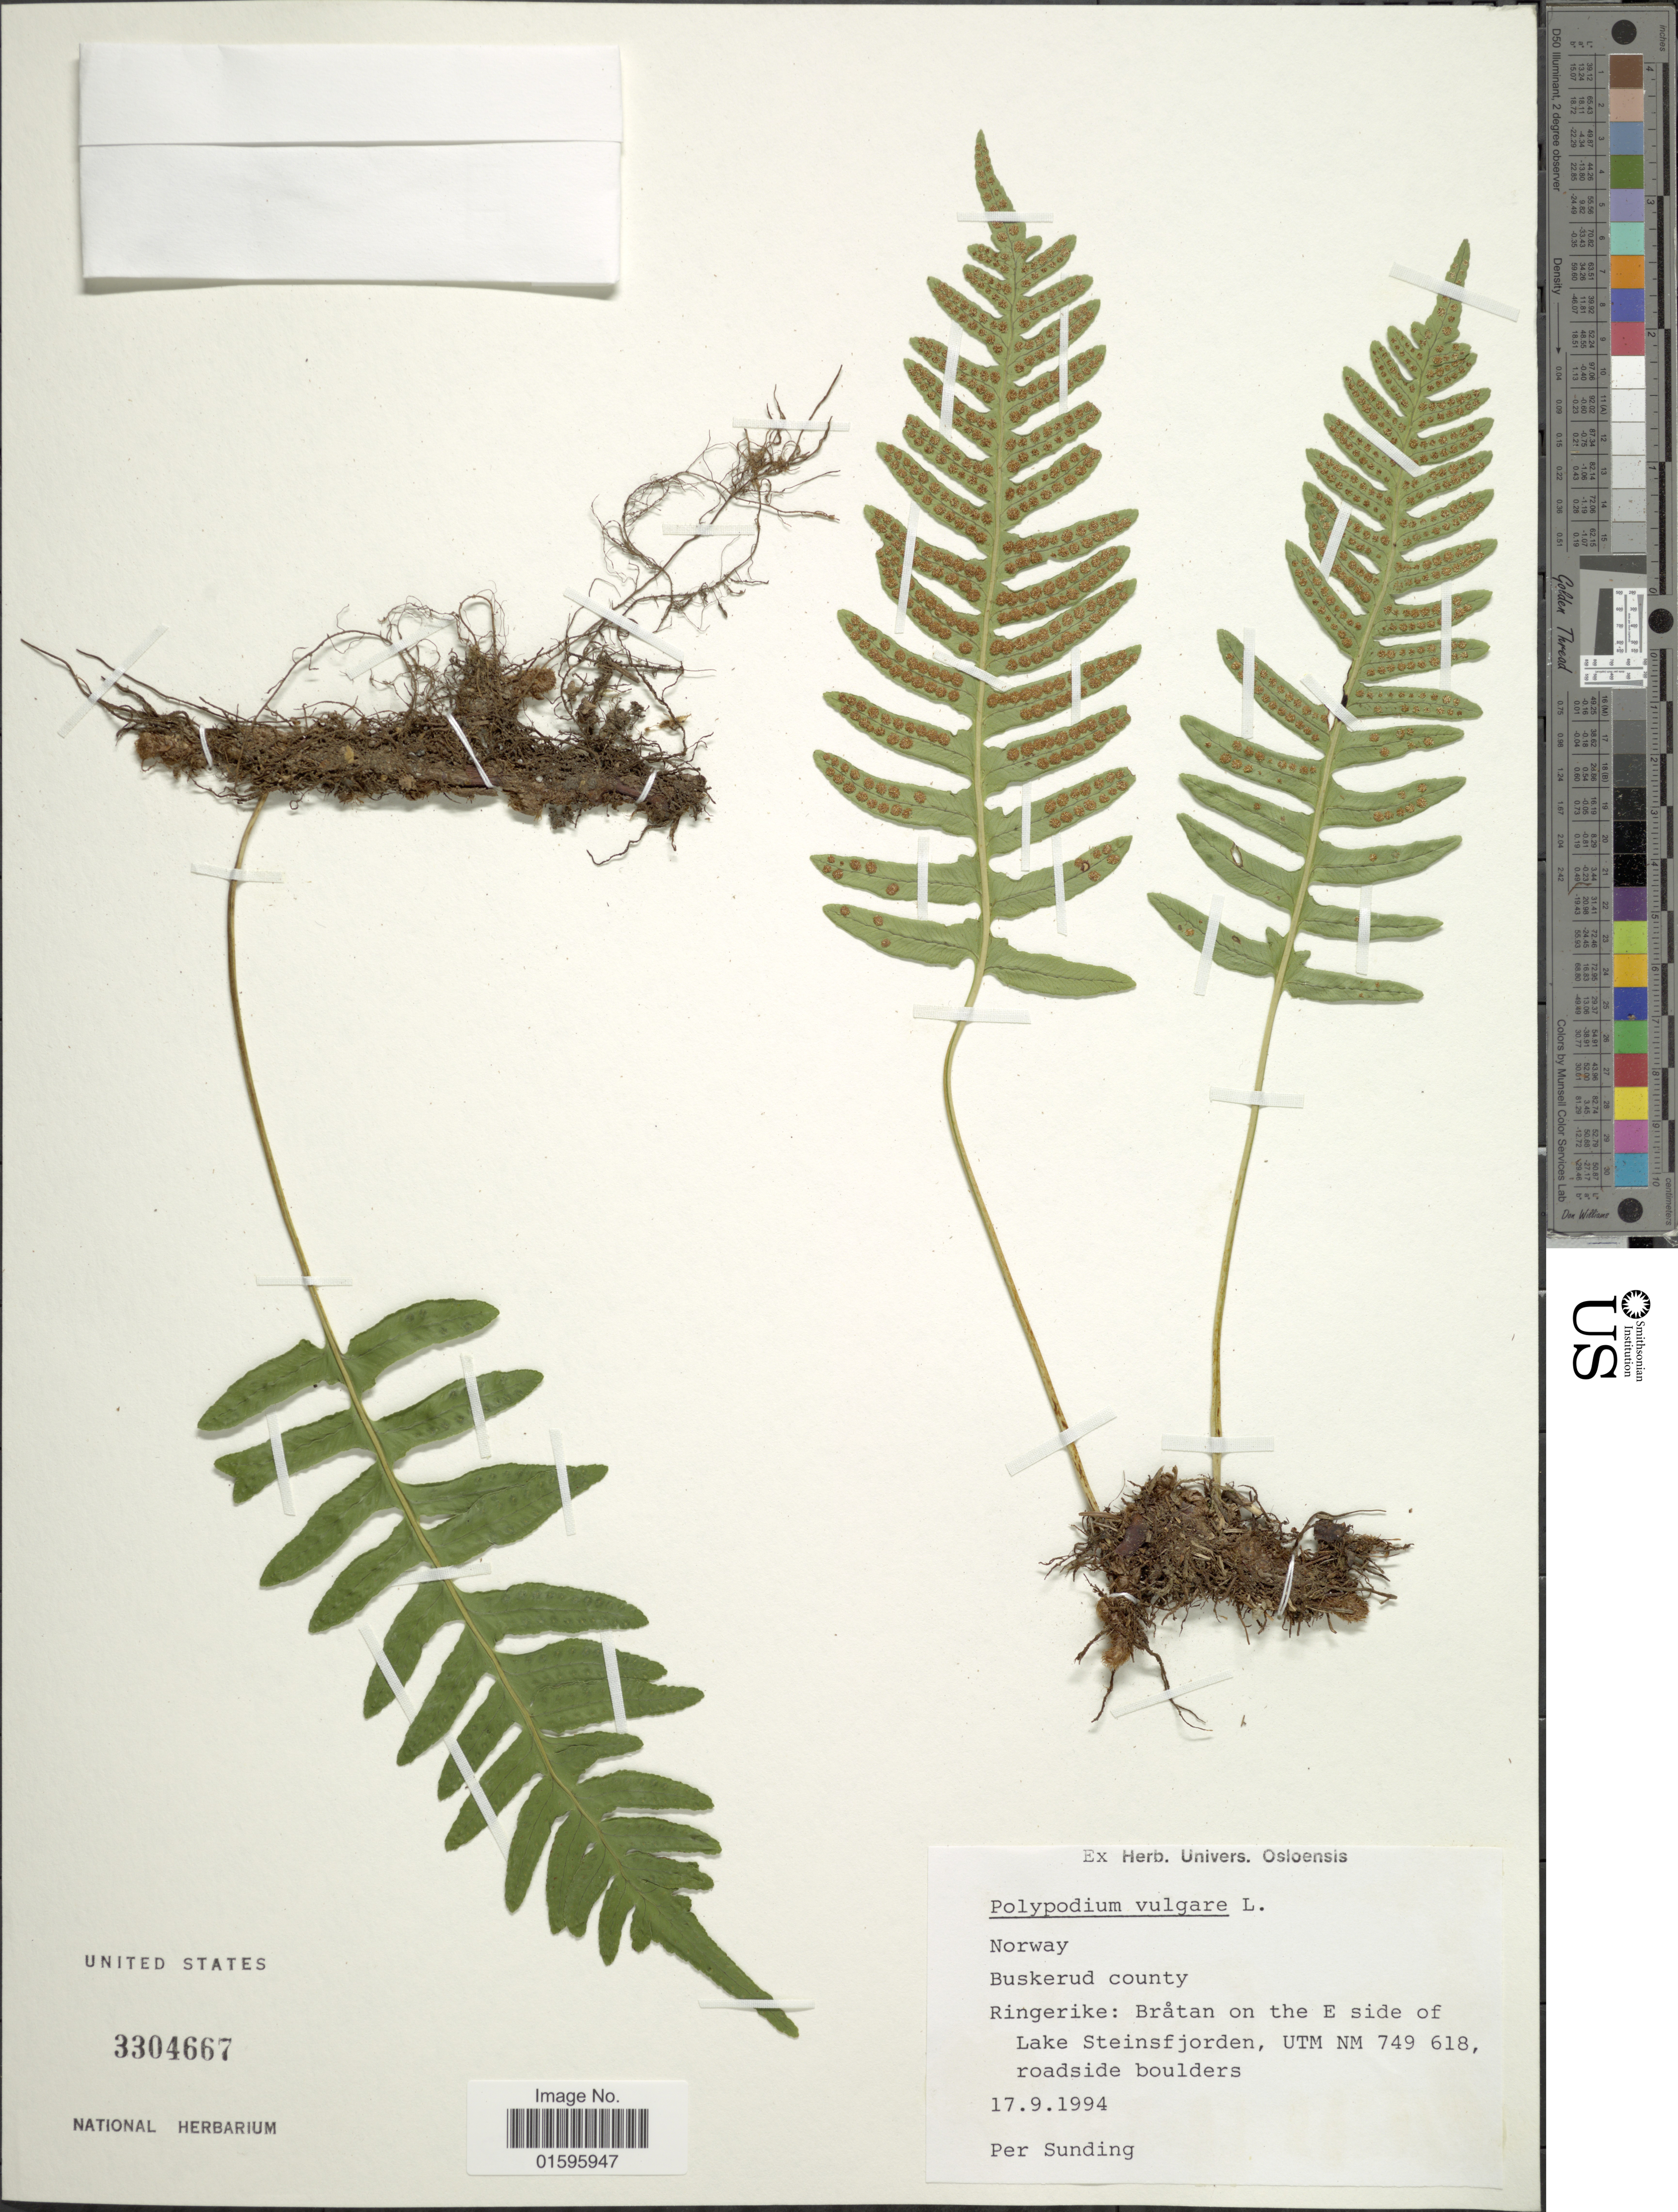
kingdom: Plantae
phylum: Tracheophyta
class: Polypodiopsida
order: Polypodiales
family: Polypodiaceae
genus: Polypodium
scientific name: Polypodium vulgare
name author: L.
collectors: P. O. Sunding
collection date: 1994-09-17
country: Norway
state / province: Buskerud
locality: Buskerud County, Ringerike: Bratan on the E side of Lake Steinsfjorden, UTM NM 749 618 roadside boulders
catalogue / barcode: US 3304667